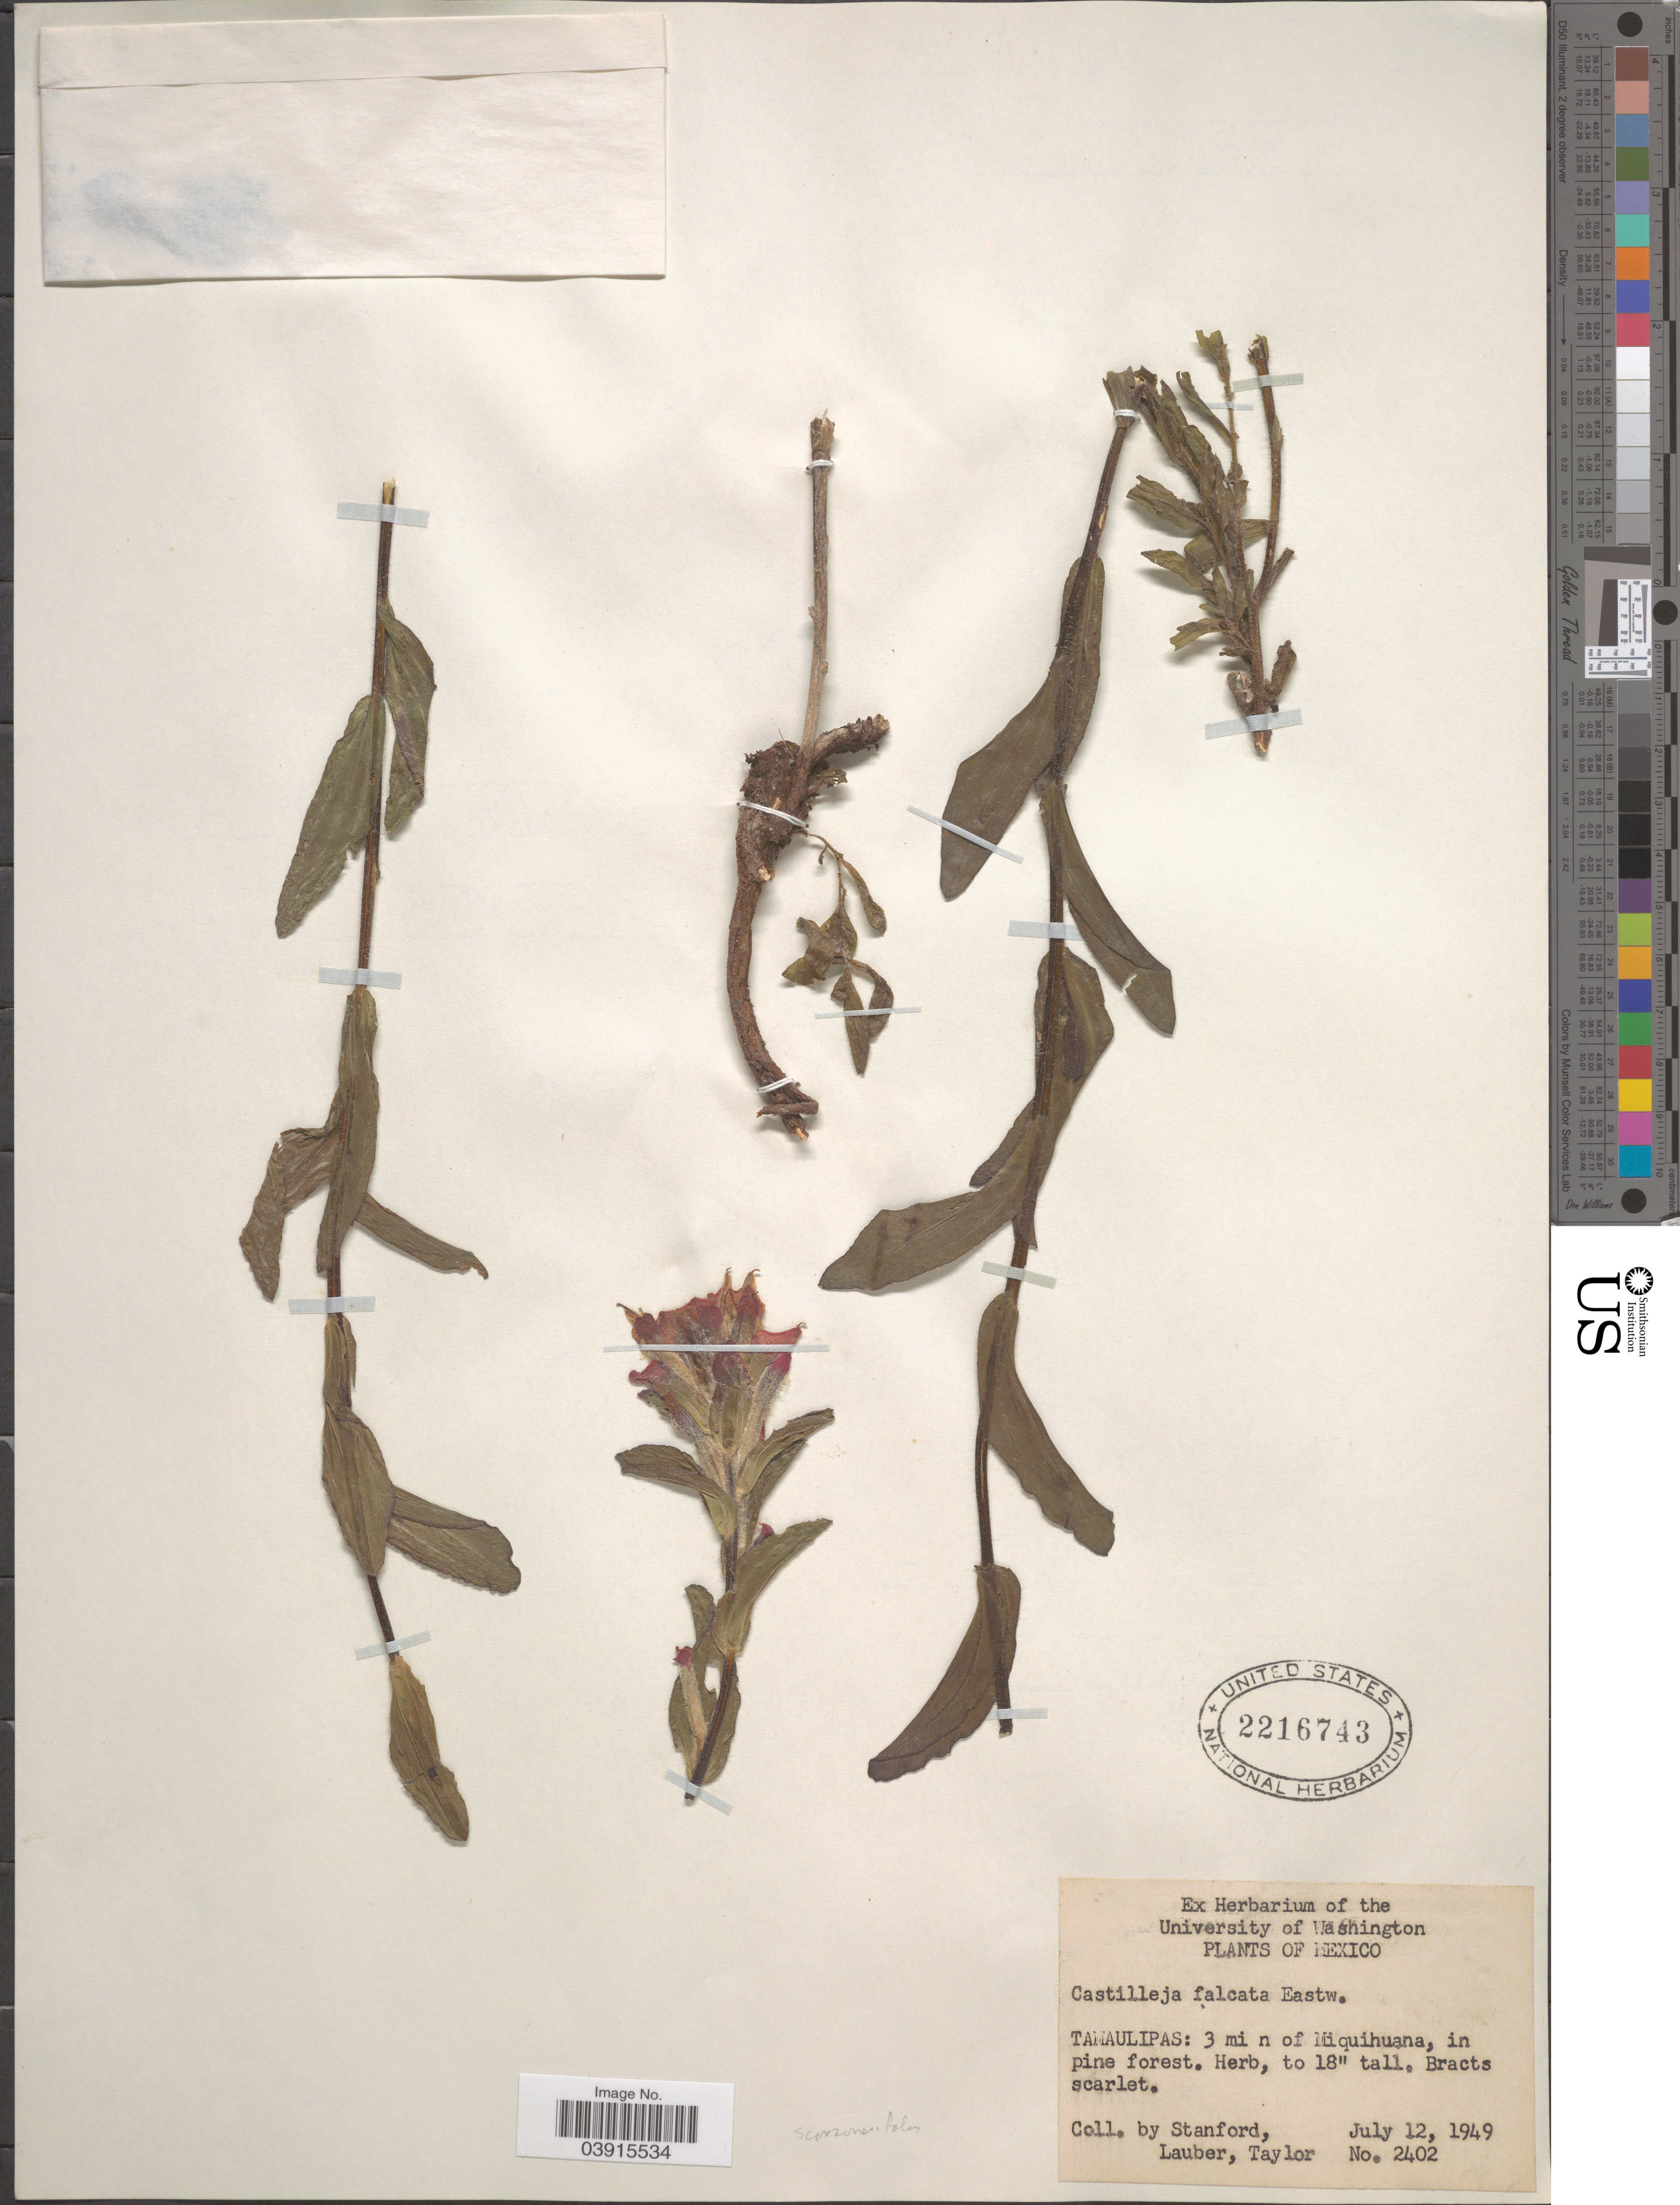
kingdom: Plantae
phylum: Tracheophyta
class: Magnoliopsida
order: Lamiales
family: Orobanchaceae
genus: Castilleja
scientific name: Castilleja scorzonerifolia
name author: Kunth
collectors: -. Stanford, -. Lauber & -. Taylor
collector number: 2402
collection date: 1949-07-12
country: Mexico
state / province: Tamaulipas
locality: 3 mi n of Miquihuana.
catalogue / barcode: US 2216743